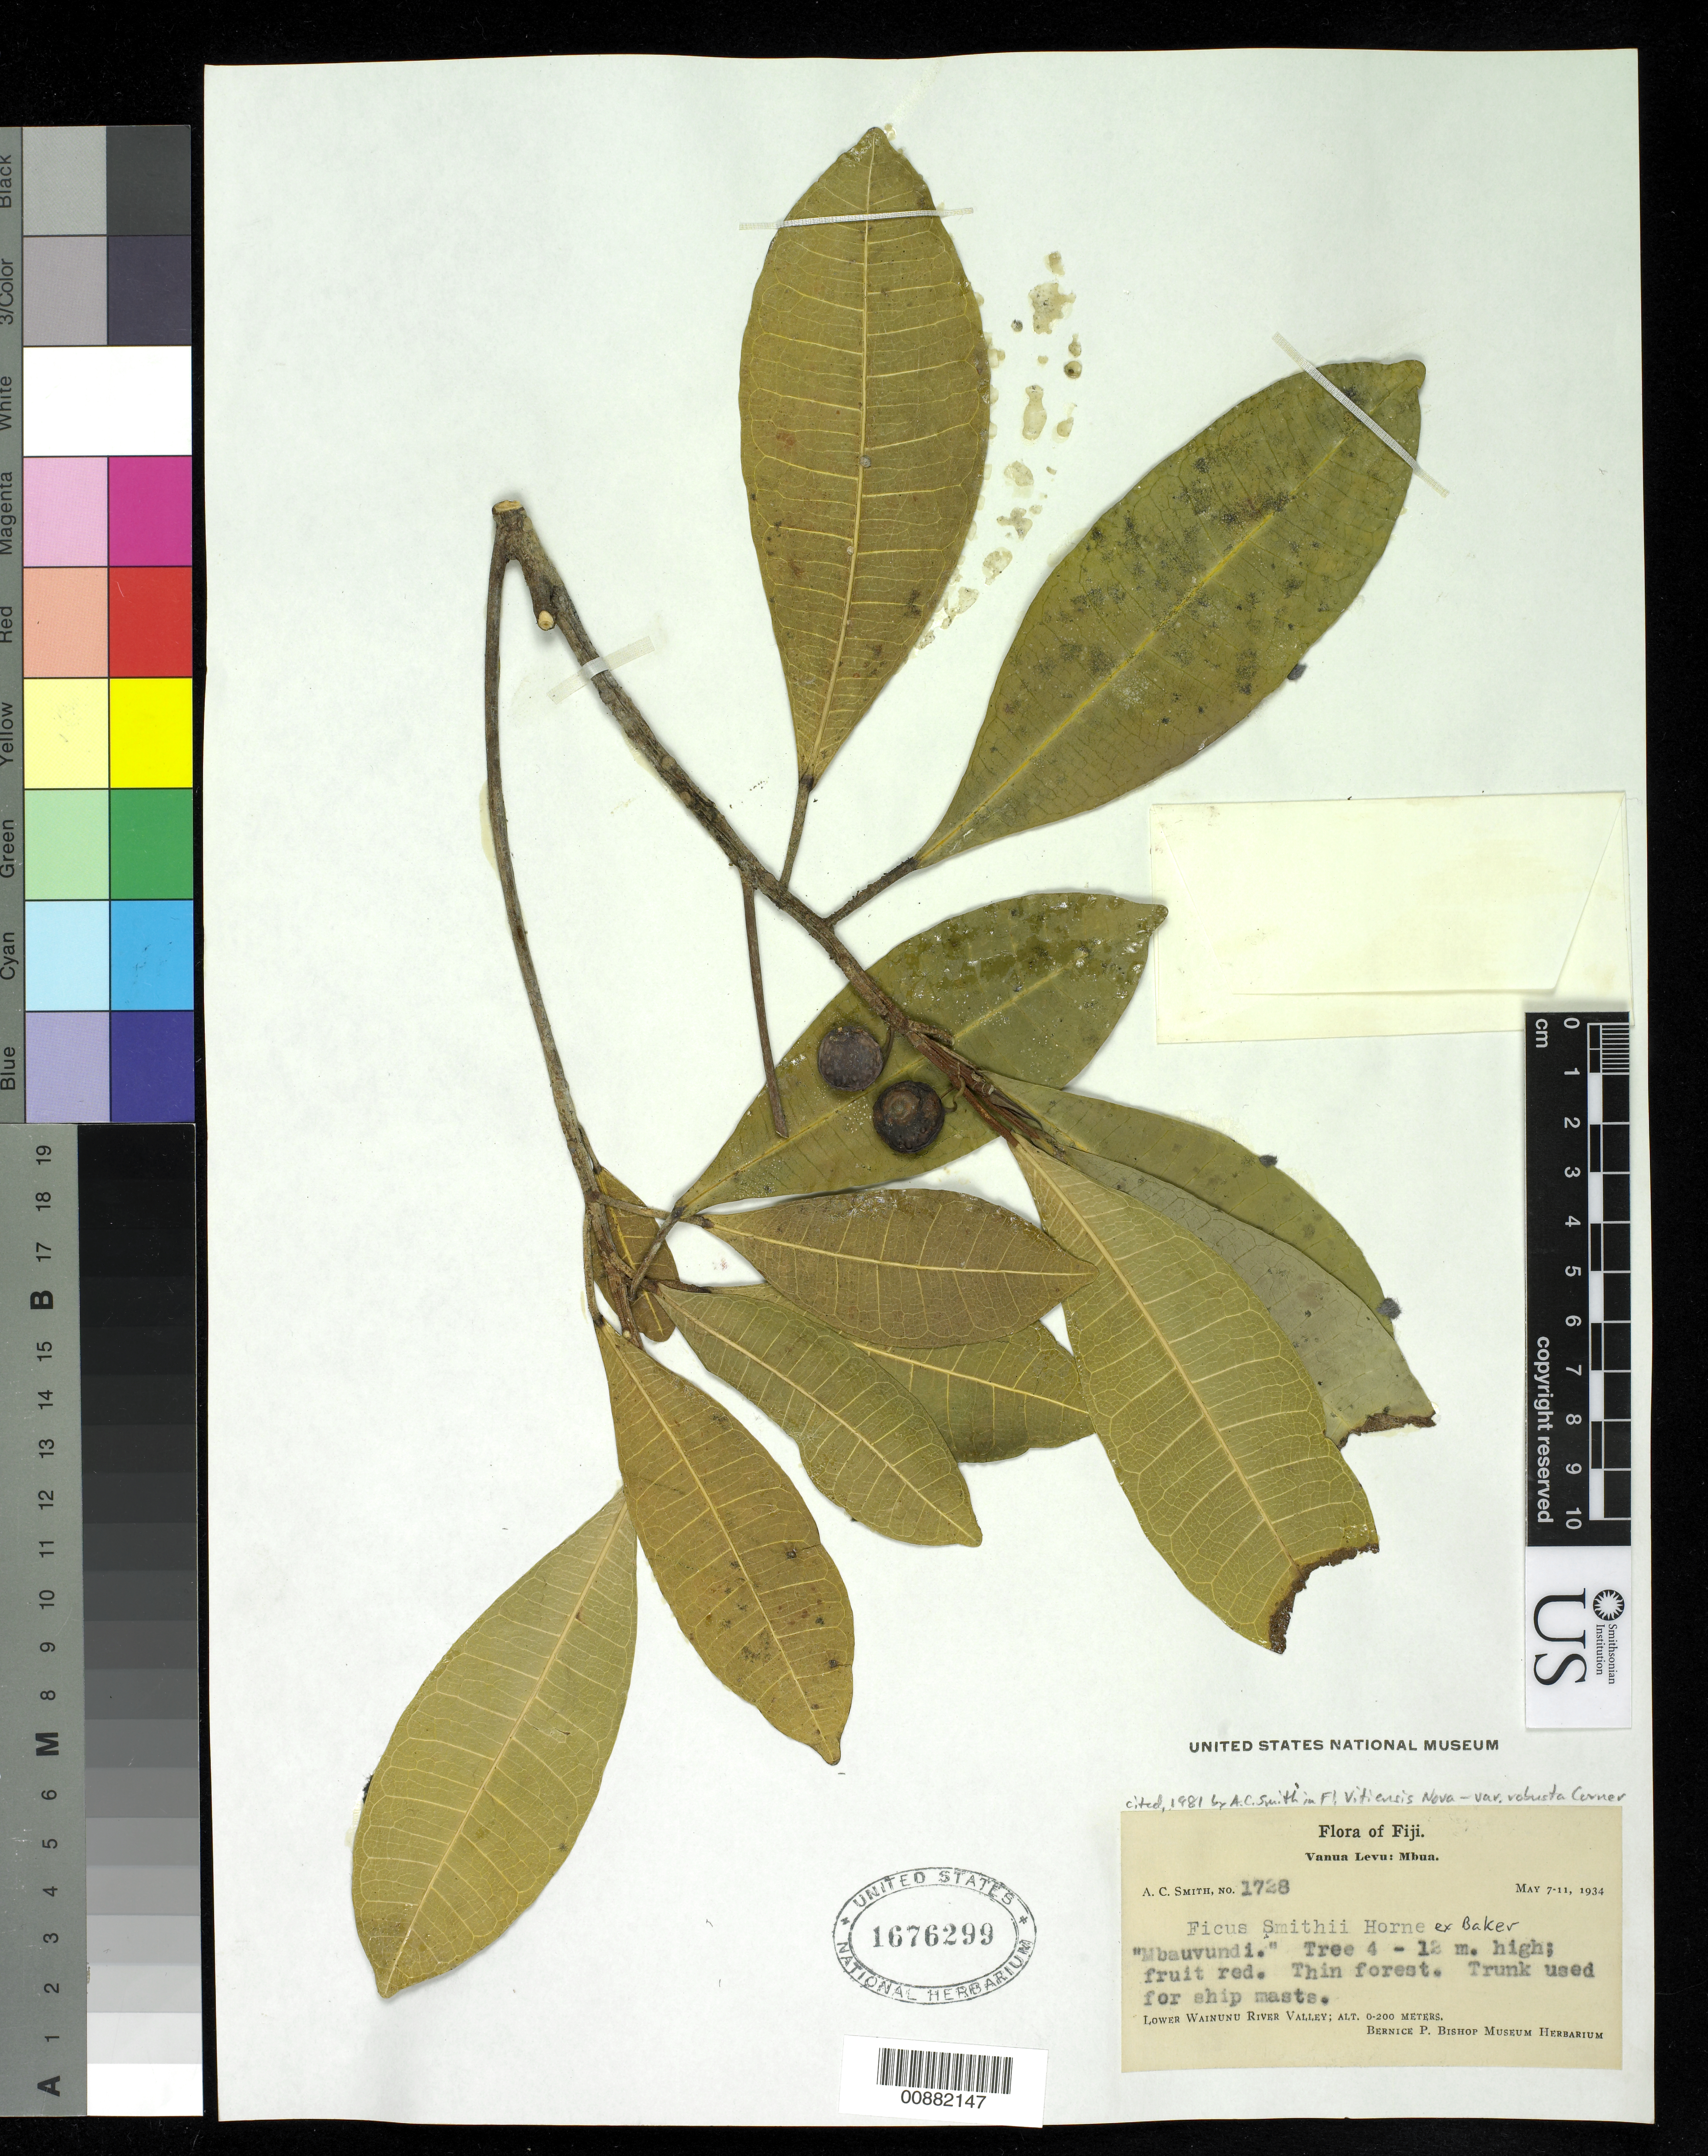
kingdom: Plantae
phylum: Tracheophyta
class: Magnoliopsida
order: Rosales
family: Moraceae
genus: Ficus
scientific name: Ficus smithii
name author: Horne ex Baker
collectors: C. A. Smith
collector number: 1728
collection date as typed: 07 May 1934 to 11 May 1934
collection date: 1934-05-07/1934-05-11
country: Fiji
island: Viti Levu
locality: Mba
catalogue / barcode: US 1676299